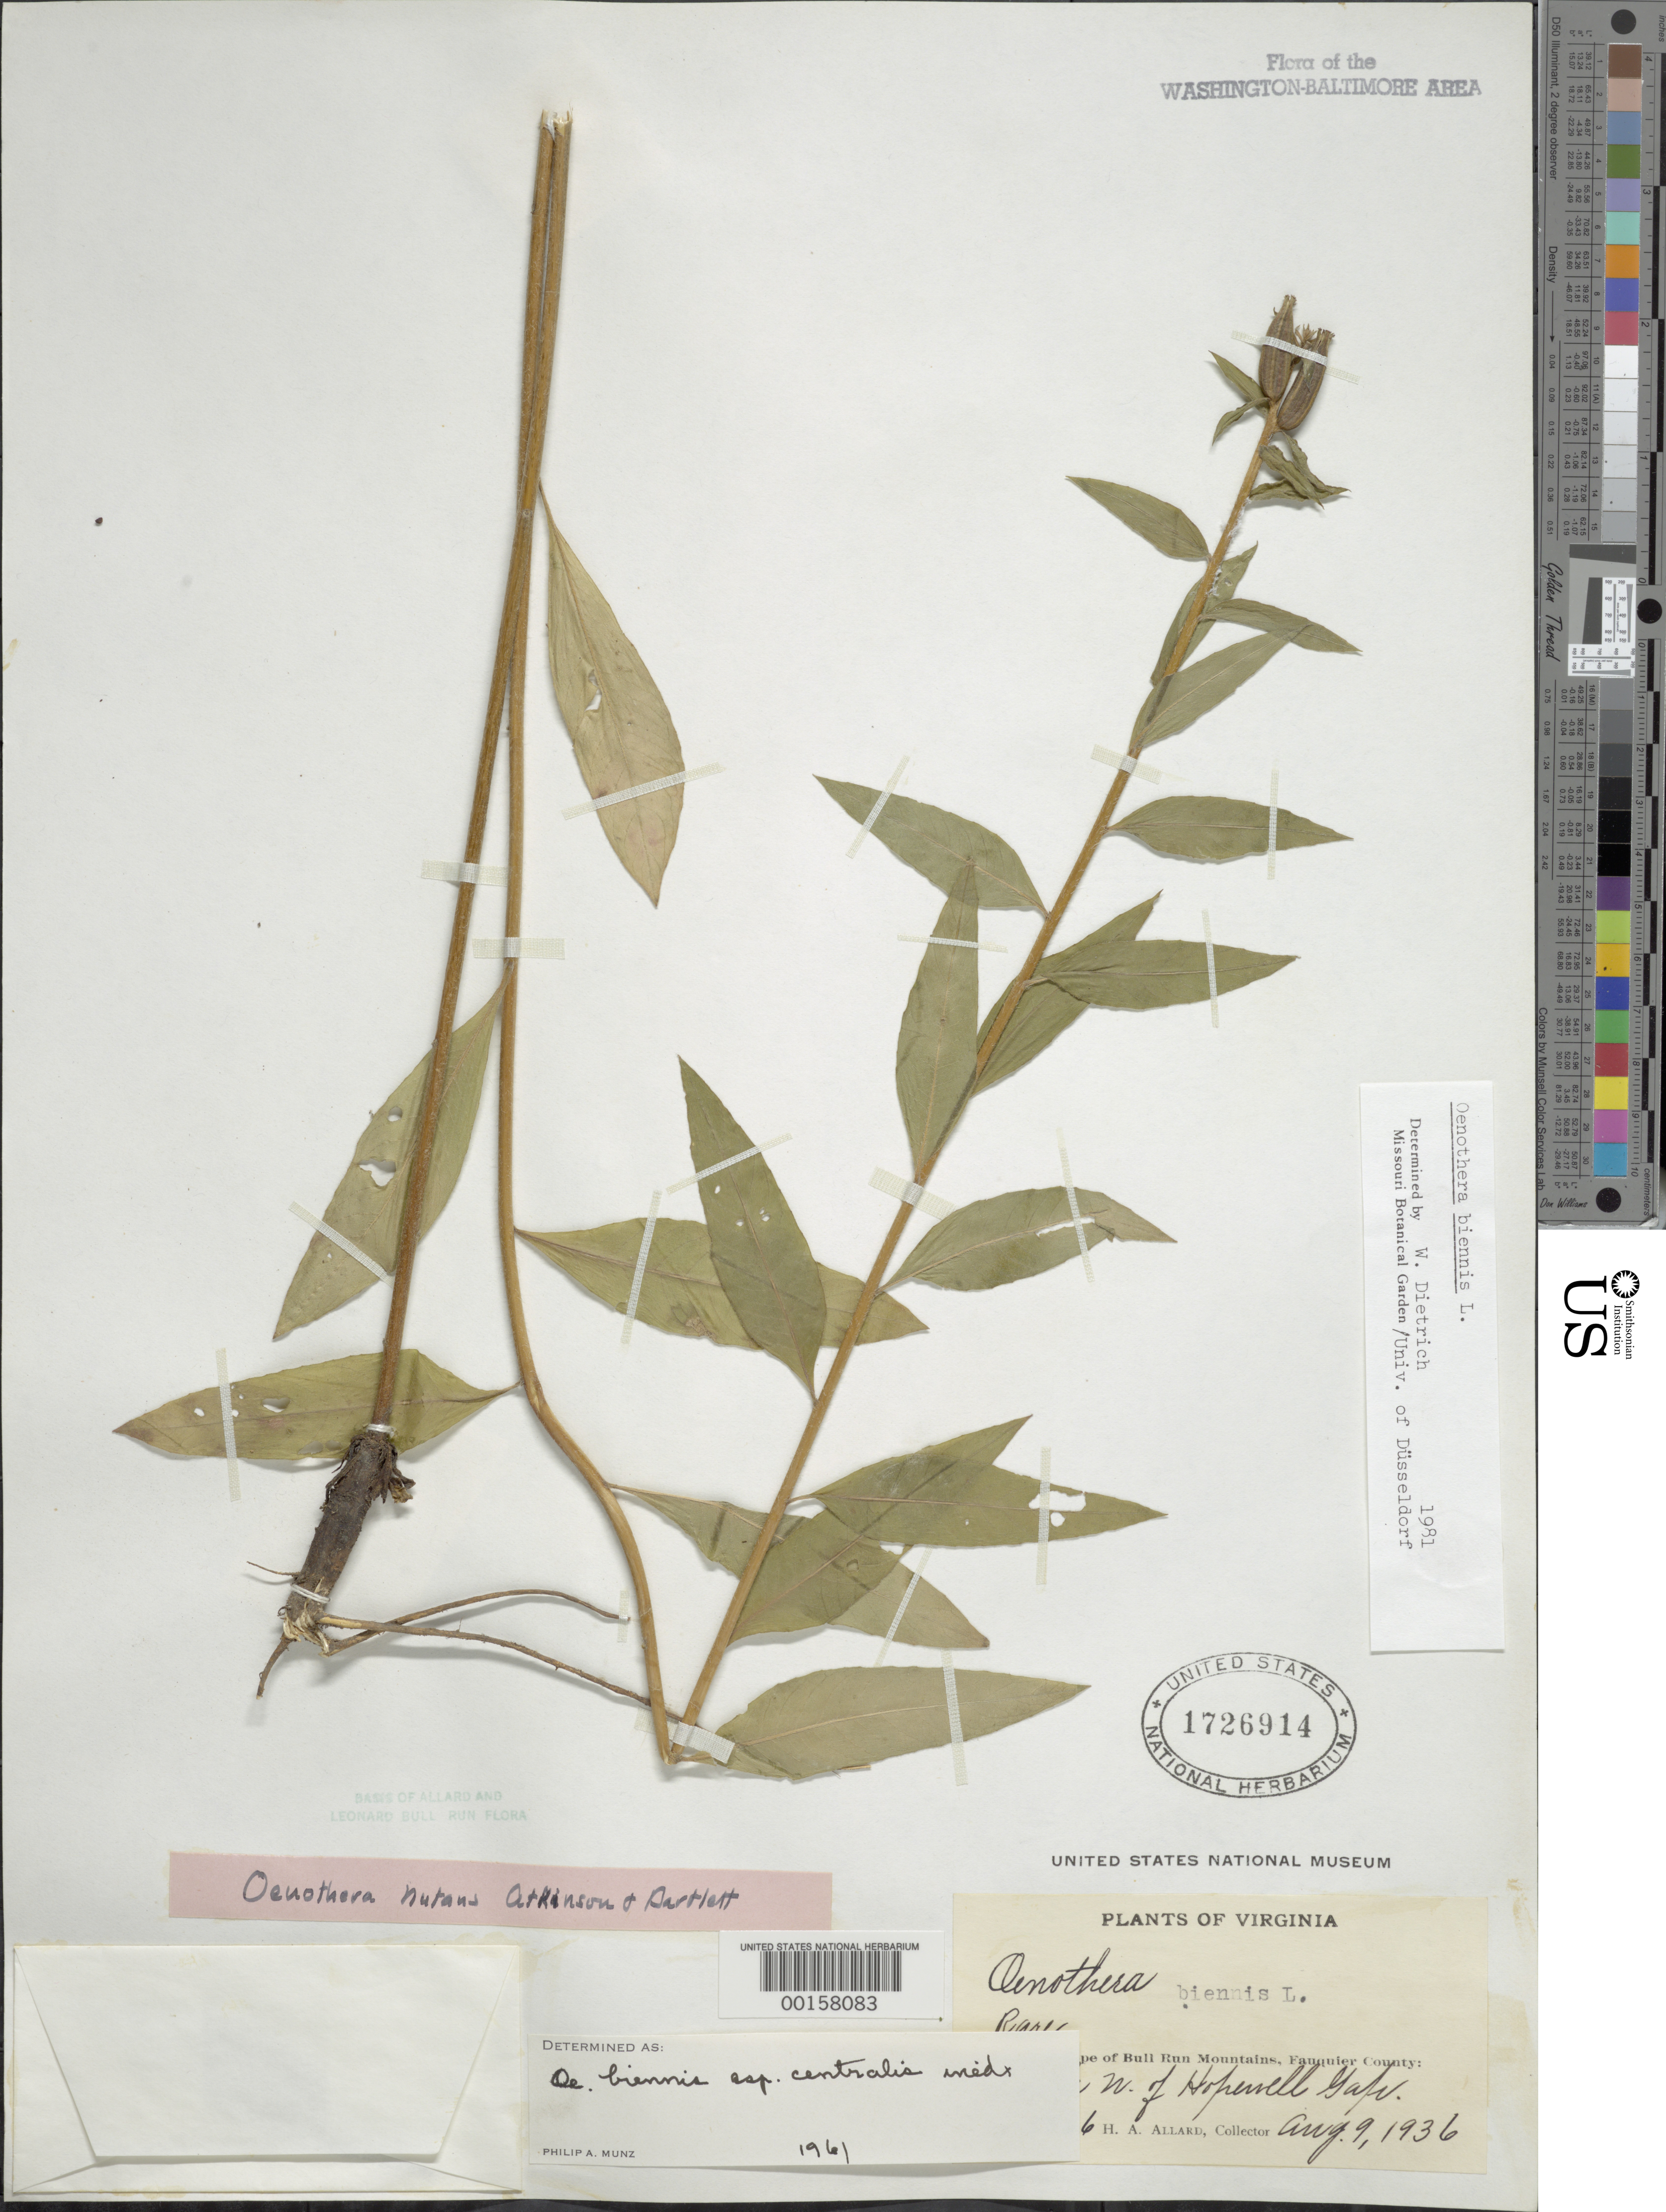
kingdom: Plantae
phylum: Tracheophyta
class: Magnoliopsida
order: Myrtales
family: Onagraceae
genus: Oenothera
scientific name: Oenothera biennis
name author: L.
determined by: Dietrich, W.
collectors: H. A. Allard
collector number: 2066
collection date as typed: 09 Aug 1936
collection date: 1936-08-09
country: United States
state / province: Virginia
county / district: Fauquier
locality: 1 mi. N of Hopewell Gap, western slope of Bull Run Mountains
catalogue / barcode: US 1726914